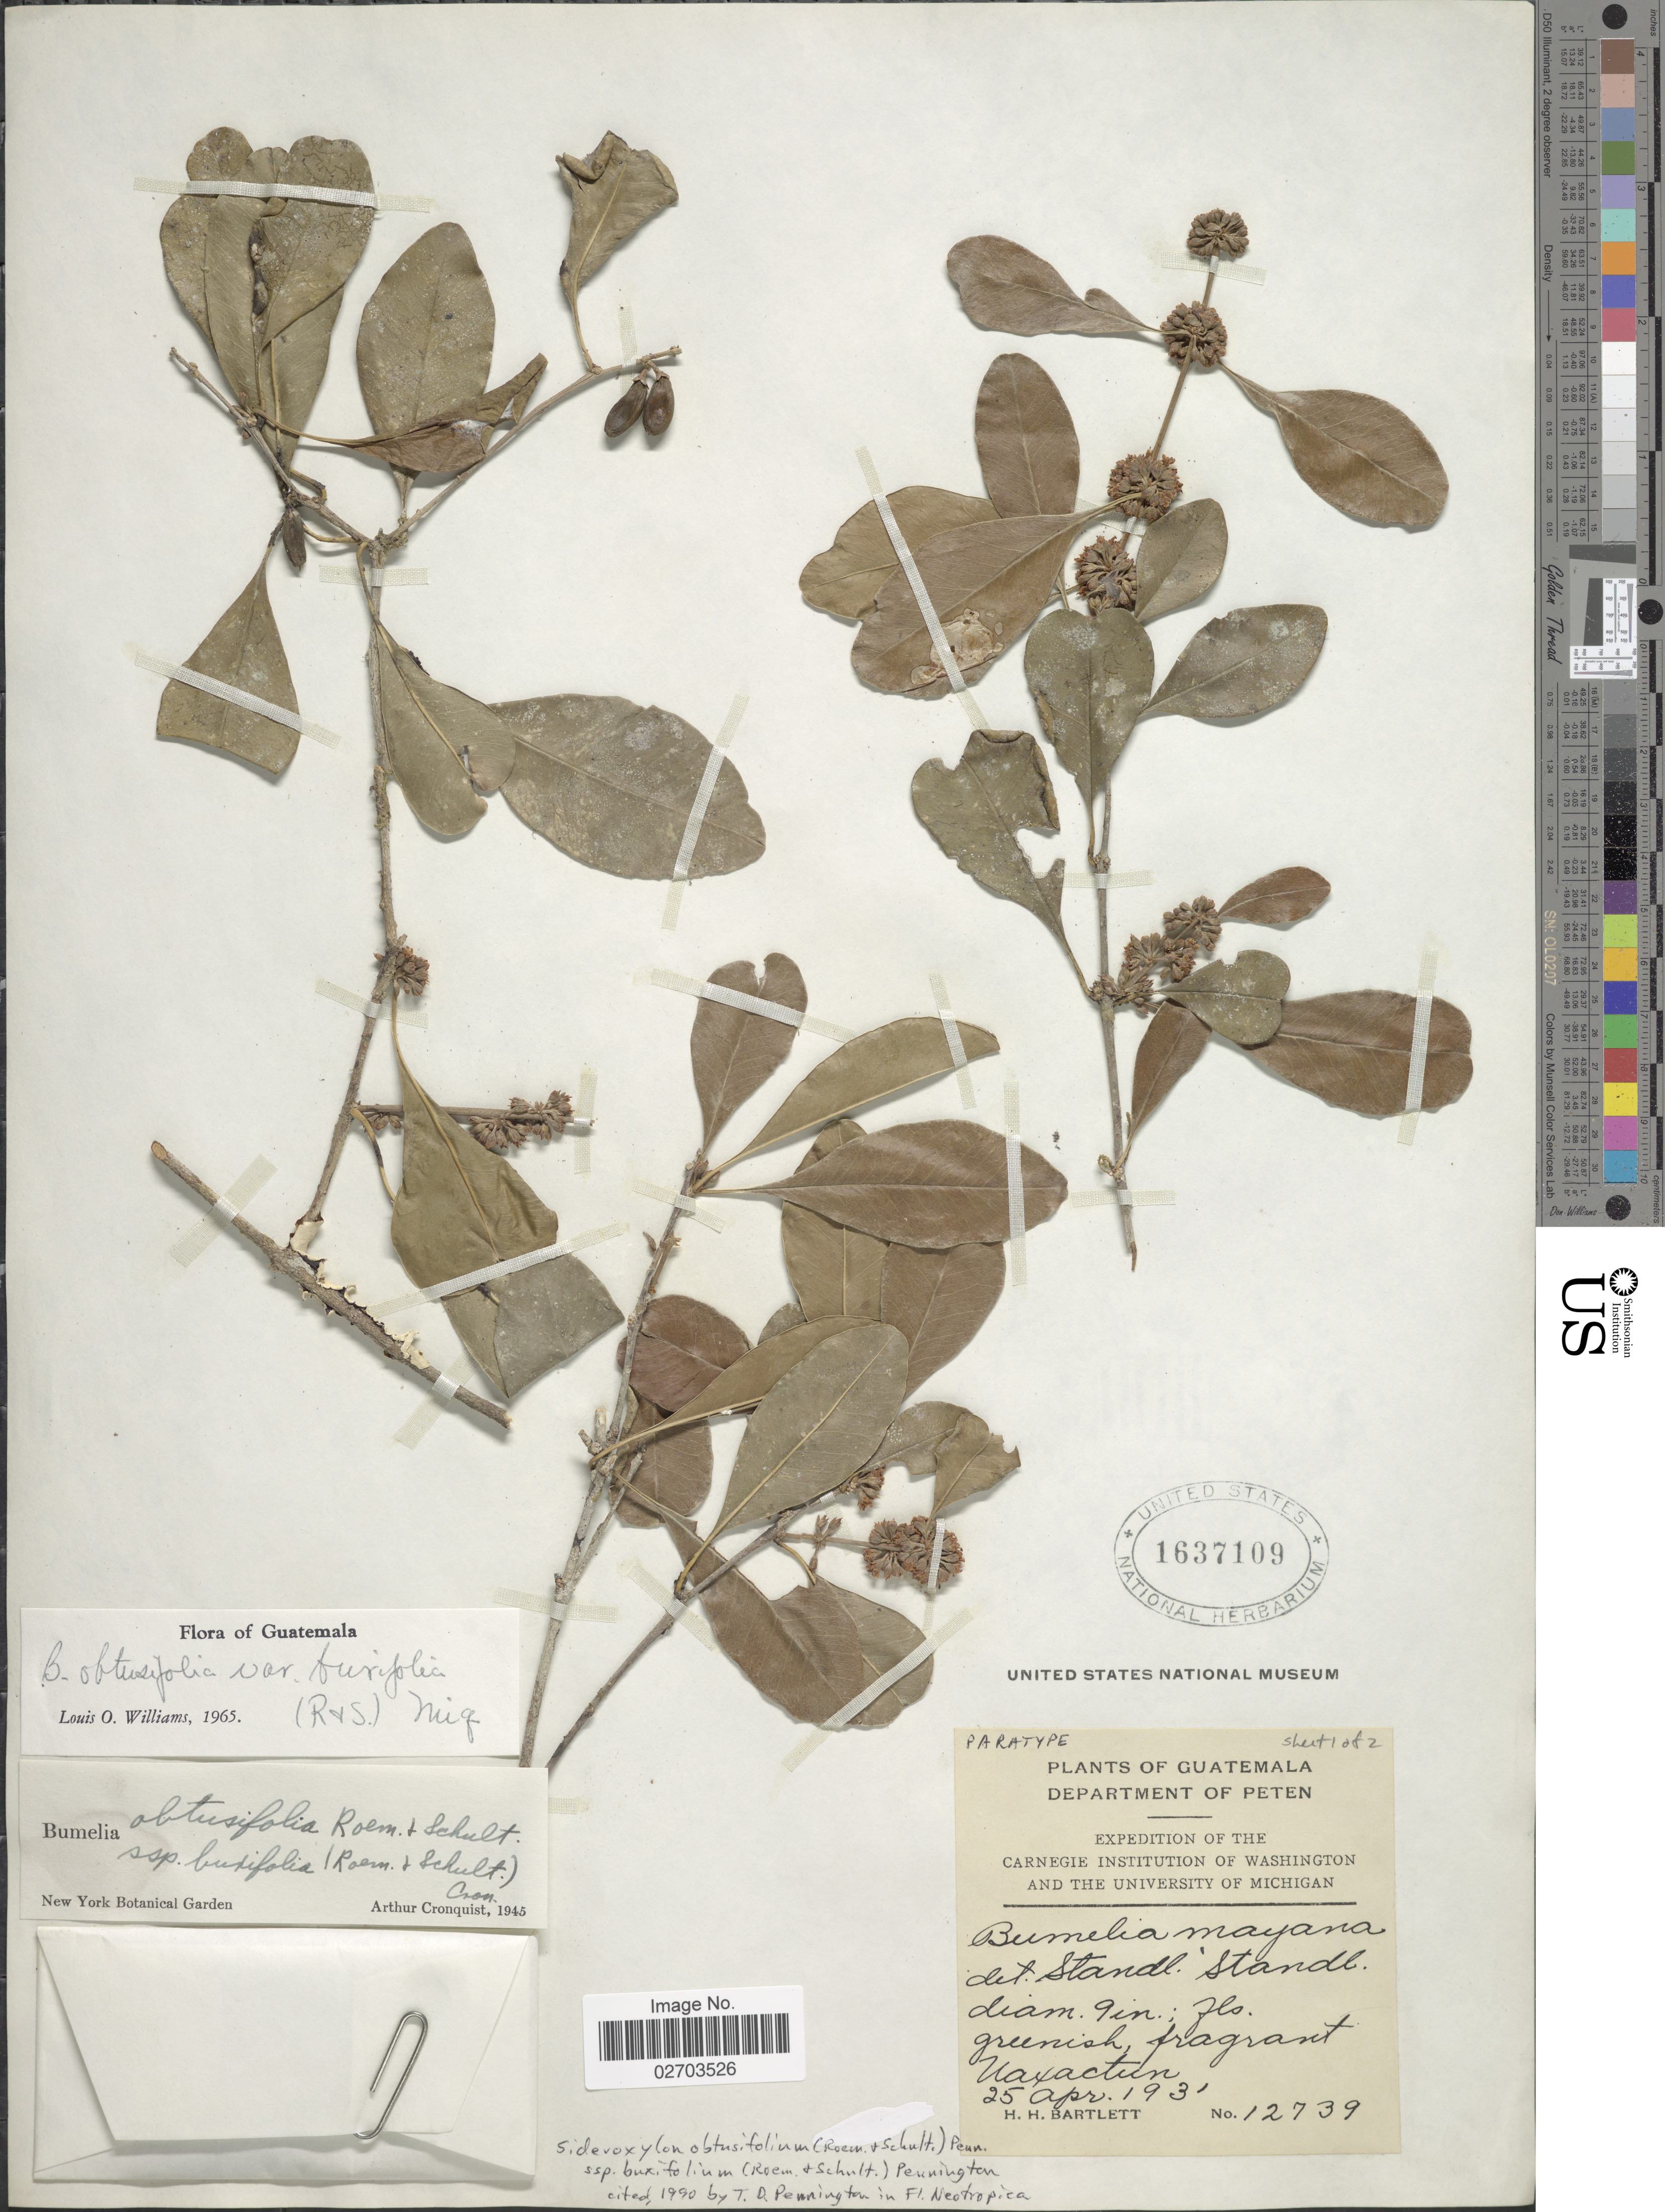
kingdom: Plantae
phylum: Tracheophyta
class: Magnoliopsida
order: Ericales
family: Sapotaceae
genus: Sideroxylon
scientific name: Sideroxylon obtusifolium subsp. buxifolium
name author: (Roem. & Schult.) T.D. Penn.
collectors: H. H. Bartlett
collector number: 12739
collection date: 1931-04-25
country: Guatemala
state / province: El Petén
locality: Uaxactun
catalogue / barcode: US 1637109